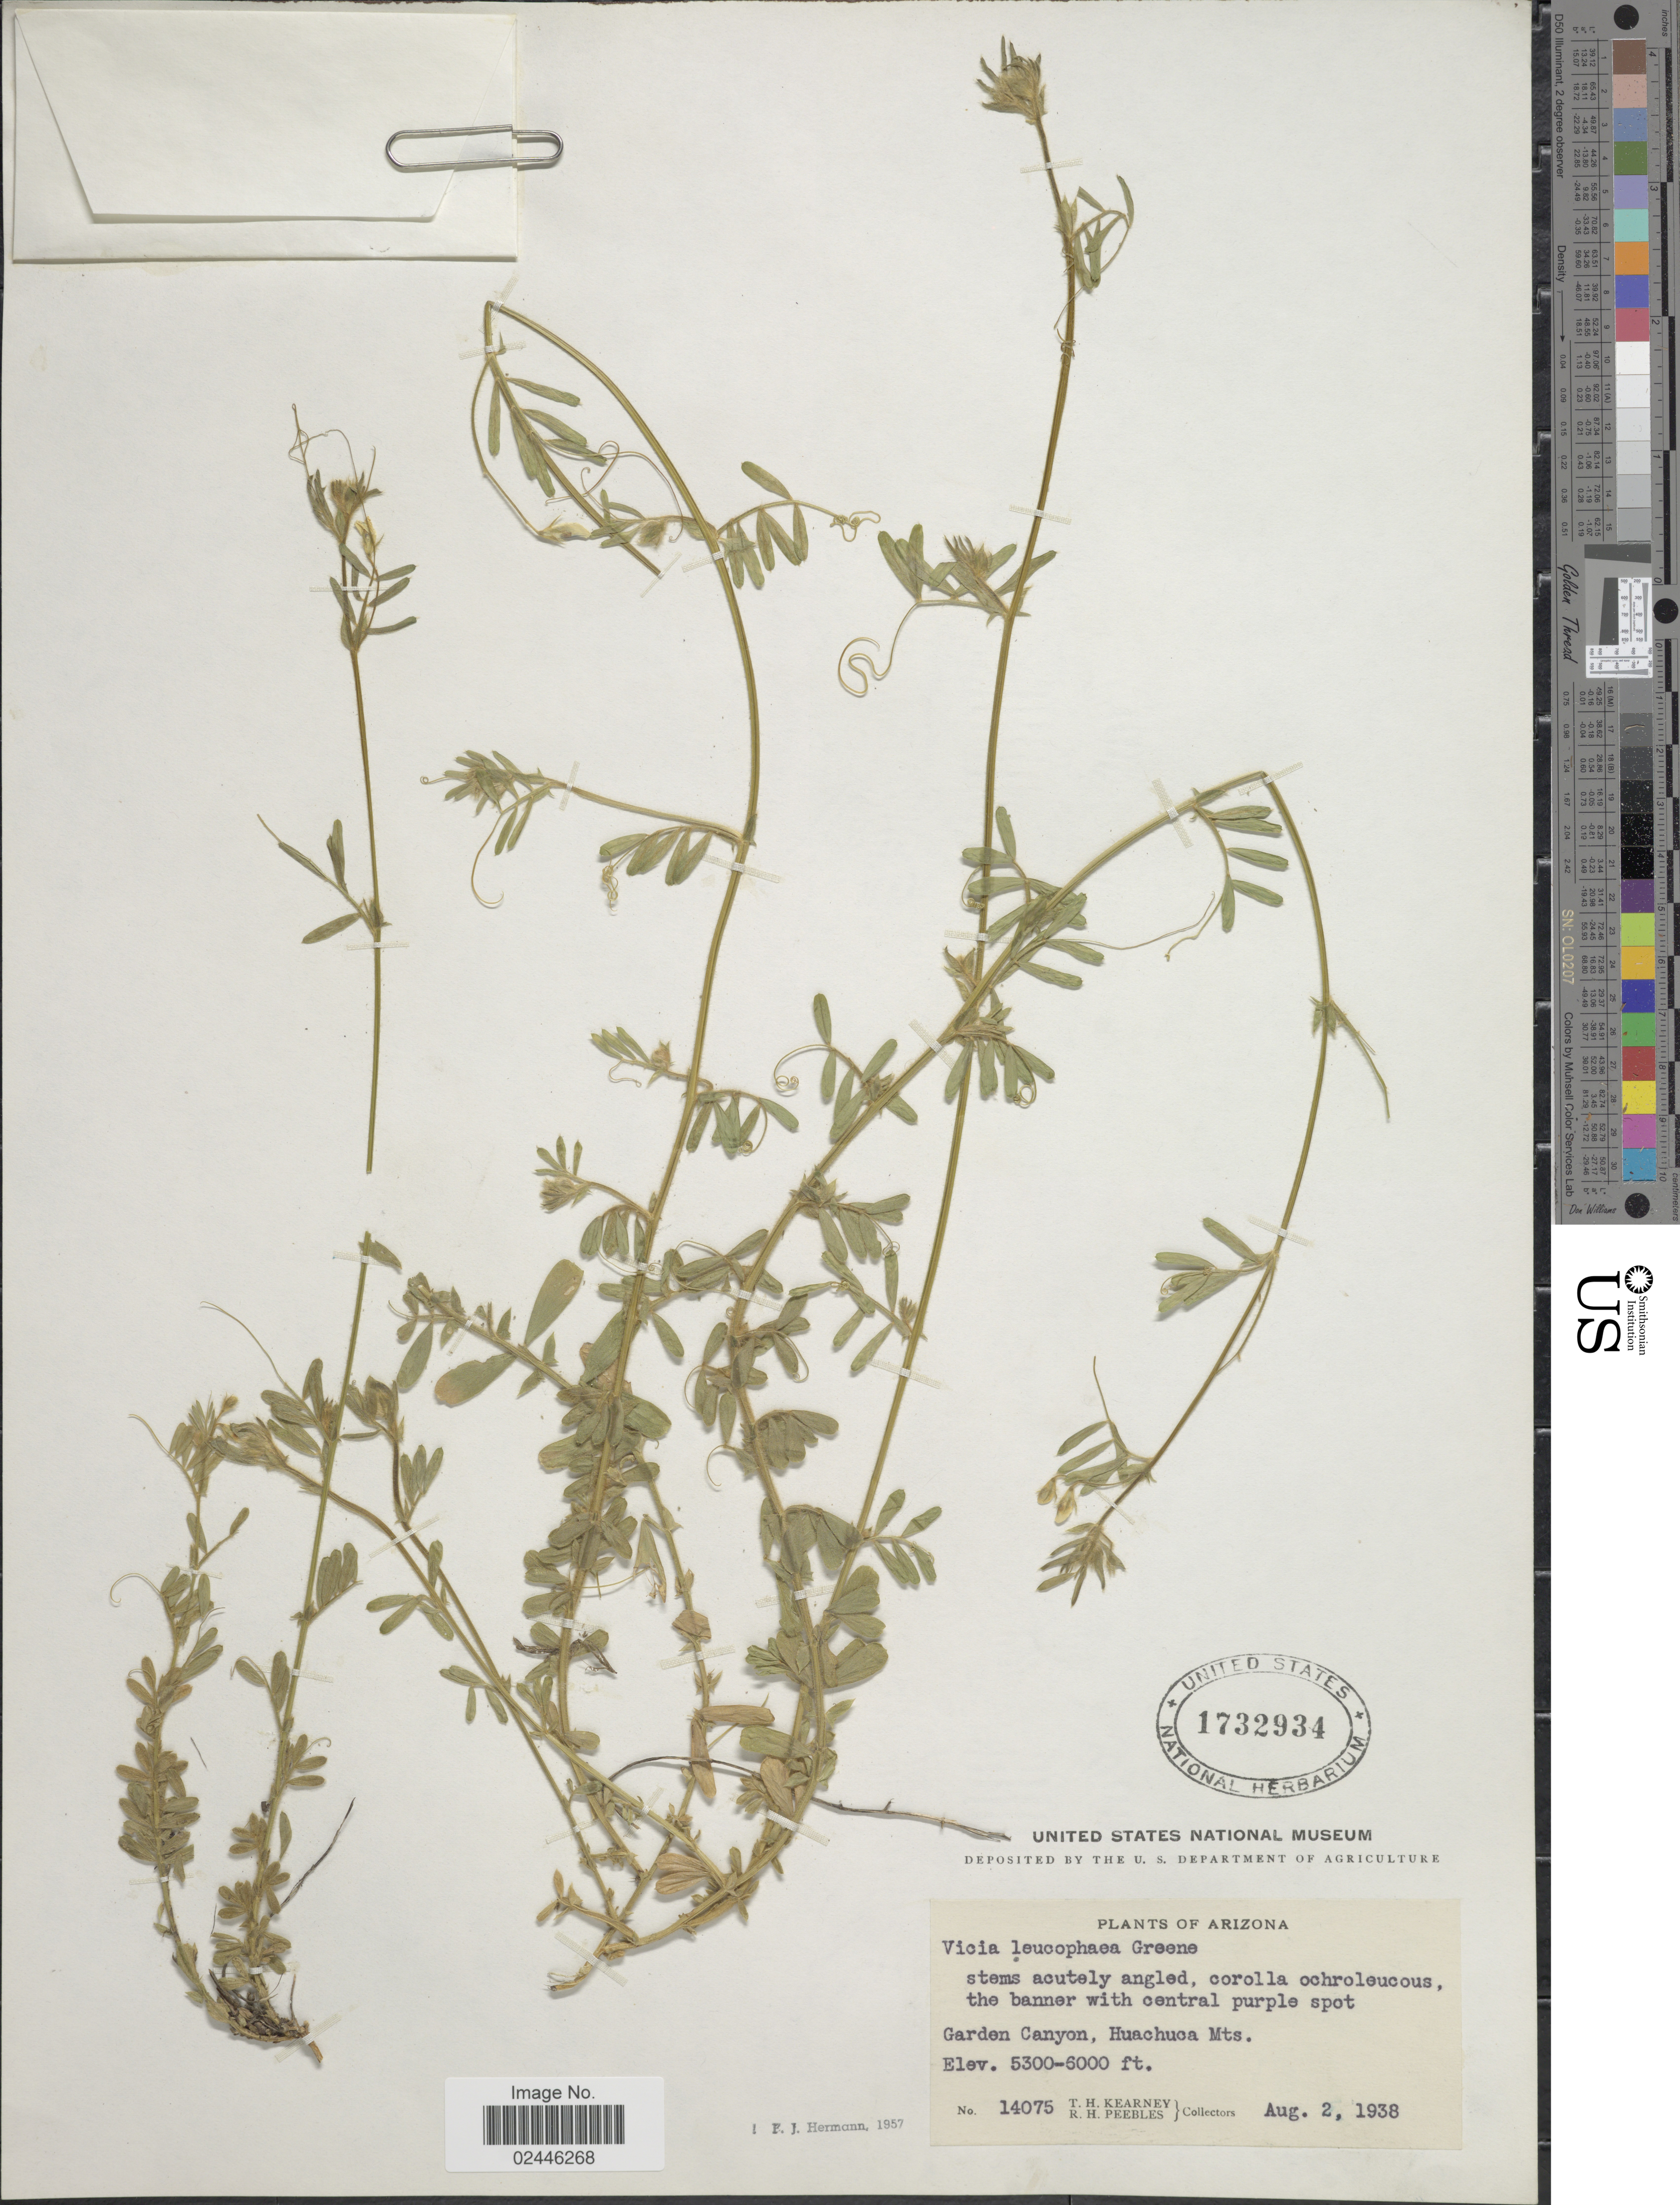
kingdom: Plantae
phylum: Tracheophyta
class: Magnoliopsida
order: Fabales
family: Fabaceae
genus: Vicia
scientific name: Vicia leucophaea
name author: Greene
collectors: T. H. Kearney & R. H. Peebles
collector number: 14075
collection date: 1938-08-02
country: United States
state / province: Arizona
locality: Garden Canyon, Huachuca Mts.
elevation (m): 1615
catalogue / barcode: US 1732934